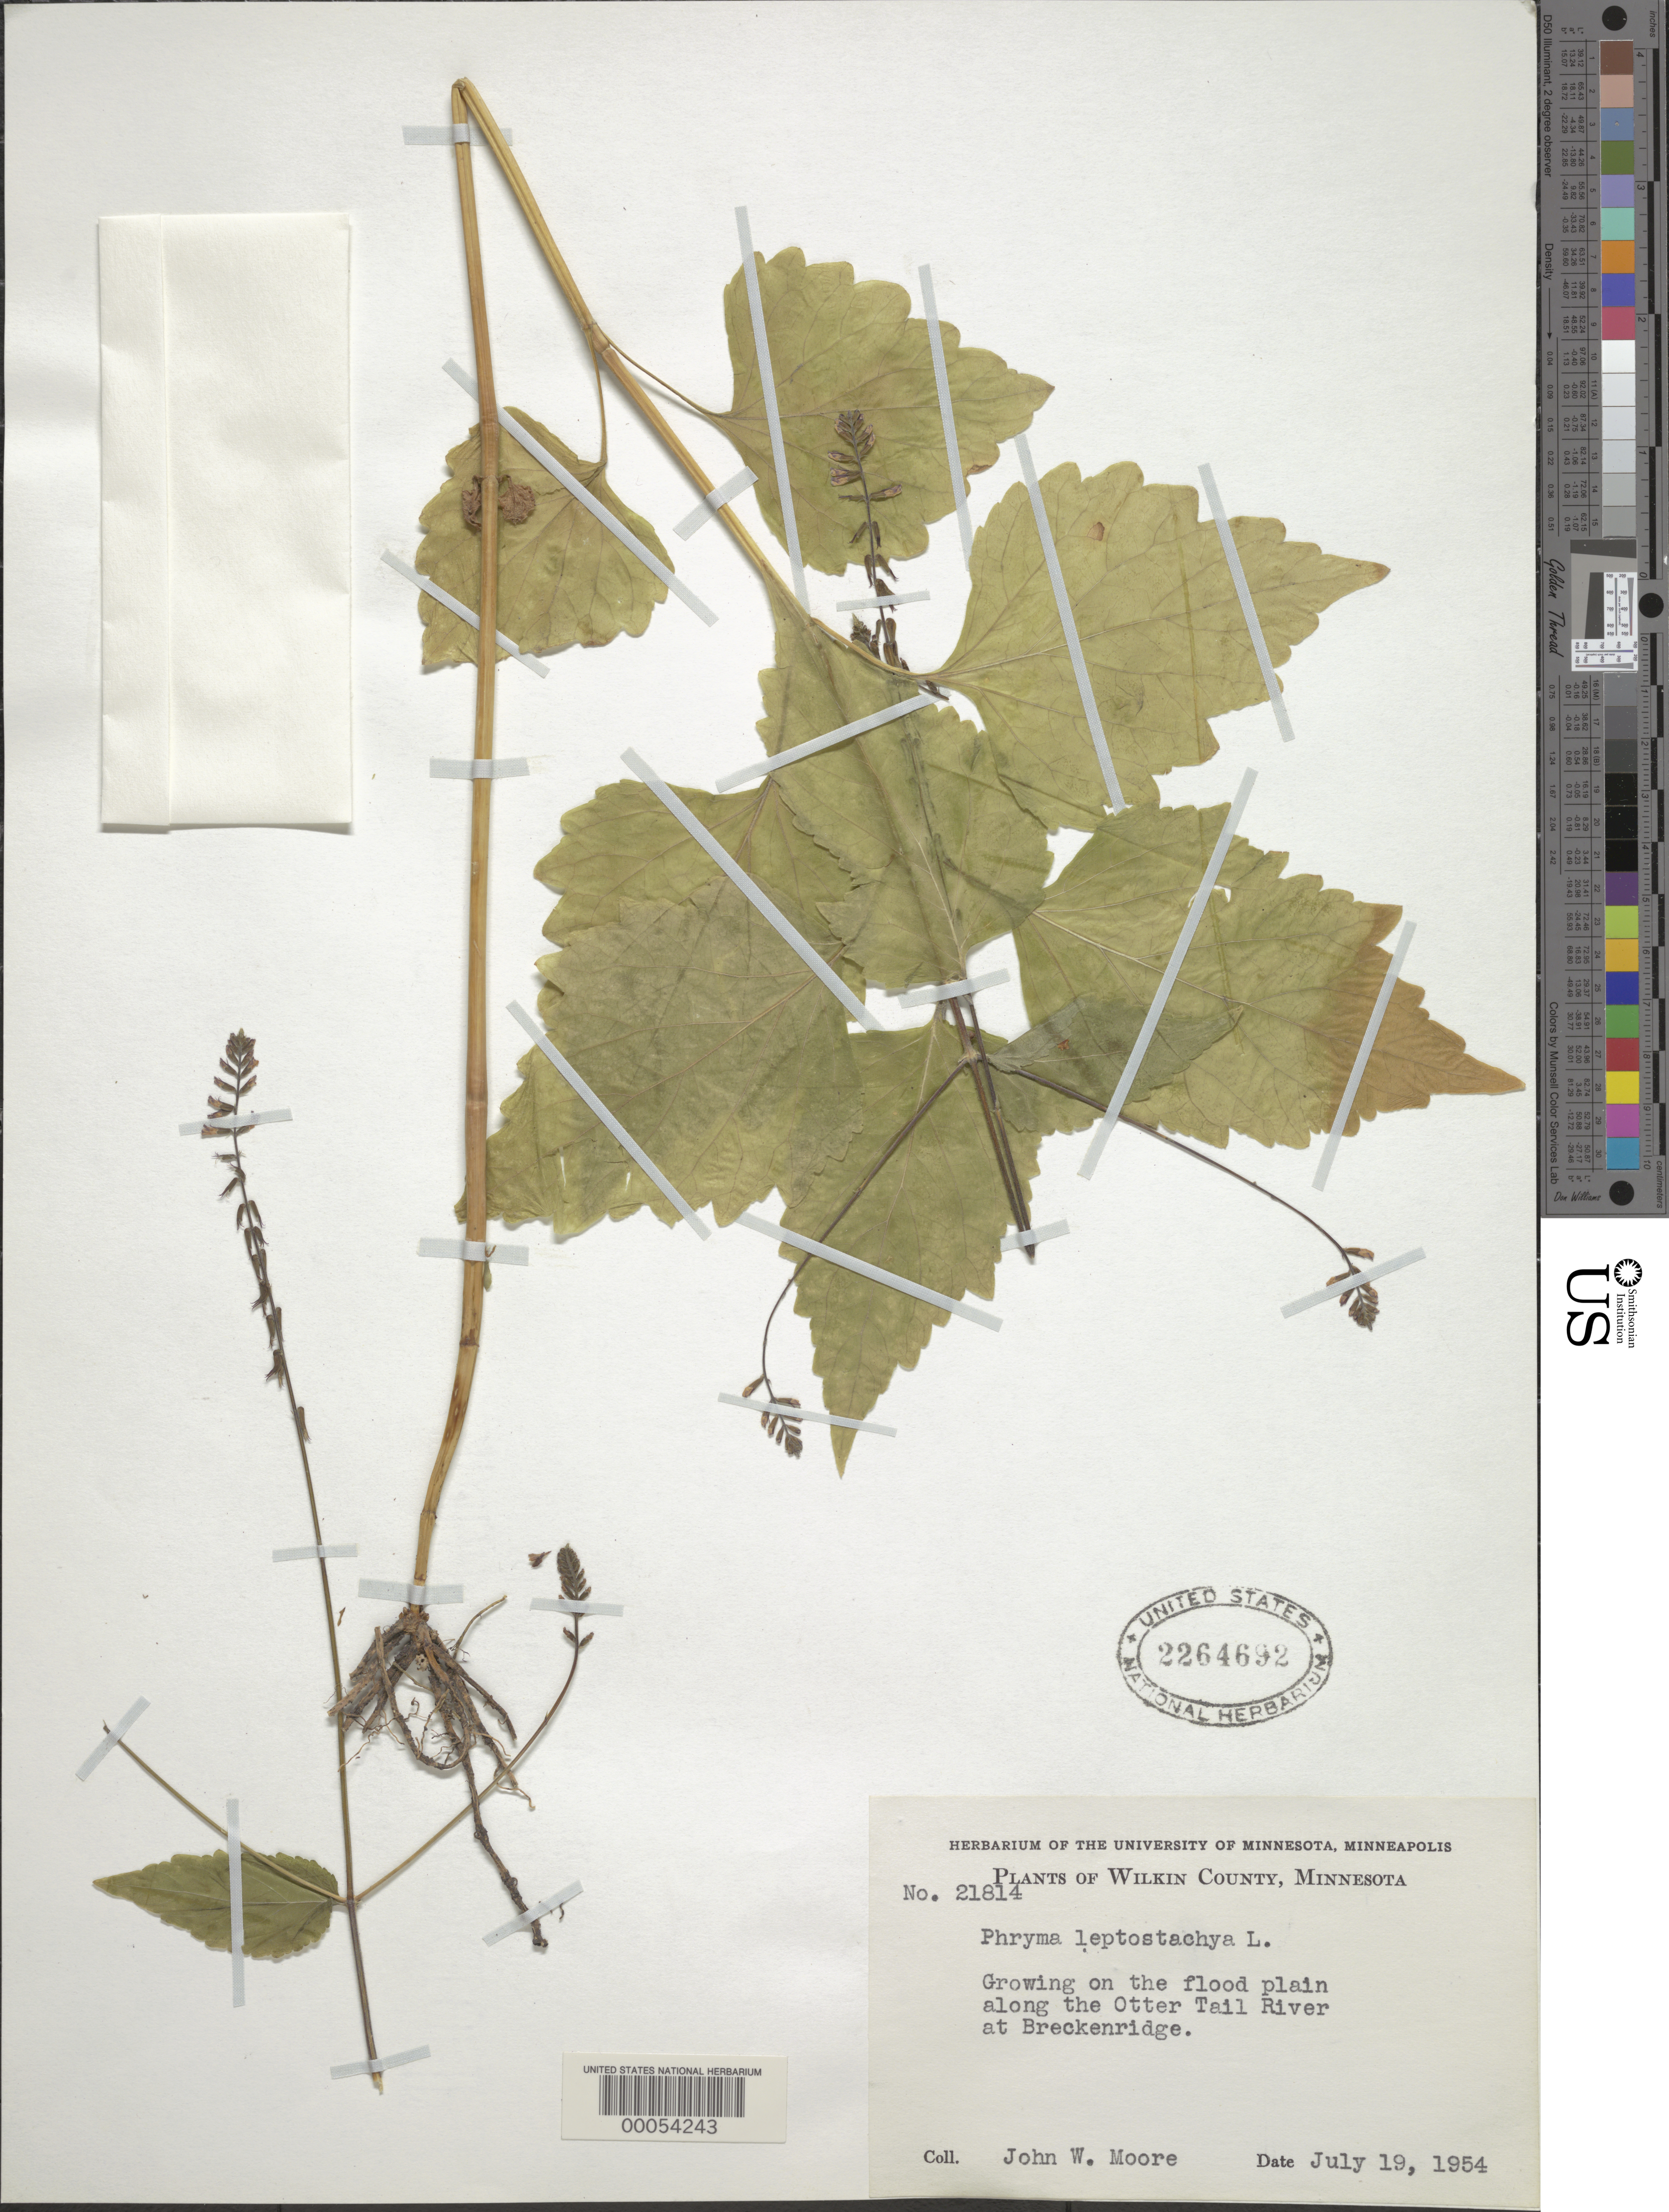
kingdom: Plantae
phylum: Tracheophyta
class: Magnoliopsida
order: Lamiales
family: Phrymaceae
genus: Phryma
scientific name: Phryma leptostachya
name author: L.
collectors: J. W. Moore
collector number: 21814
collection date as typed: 19 Jul 1954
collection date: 1954-07-19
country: United States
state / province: Minnesota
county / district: Wilkin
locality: Growing on the flood plain along the otter tail river at breck- enridge.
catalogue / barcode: US 2264692